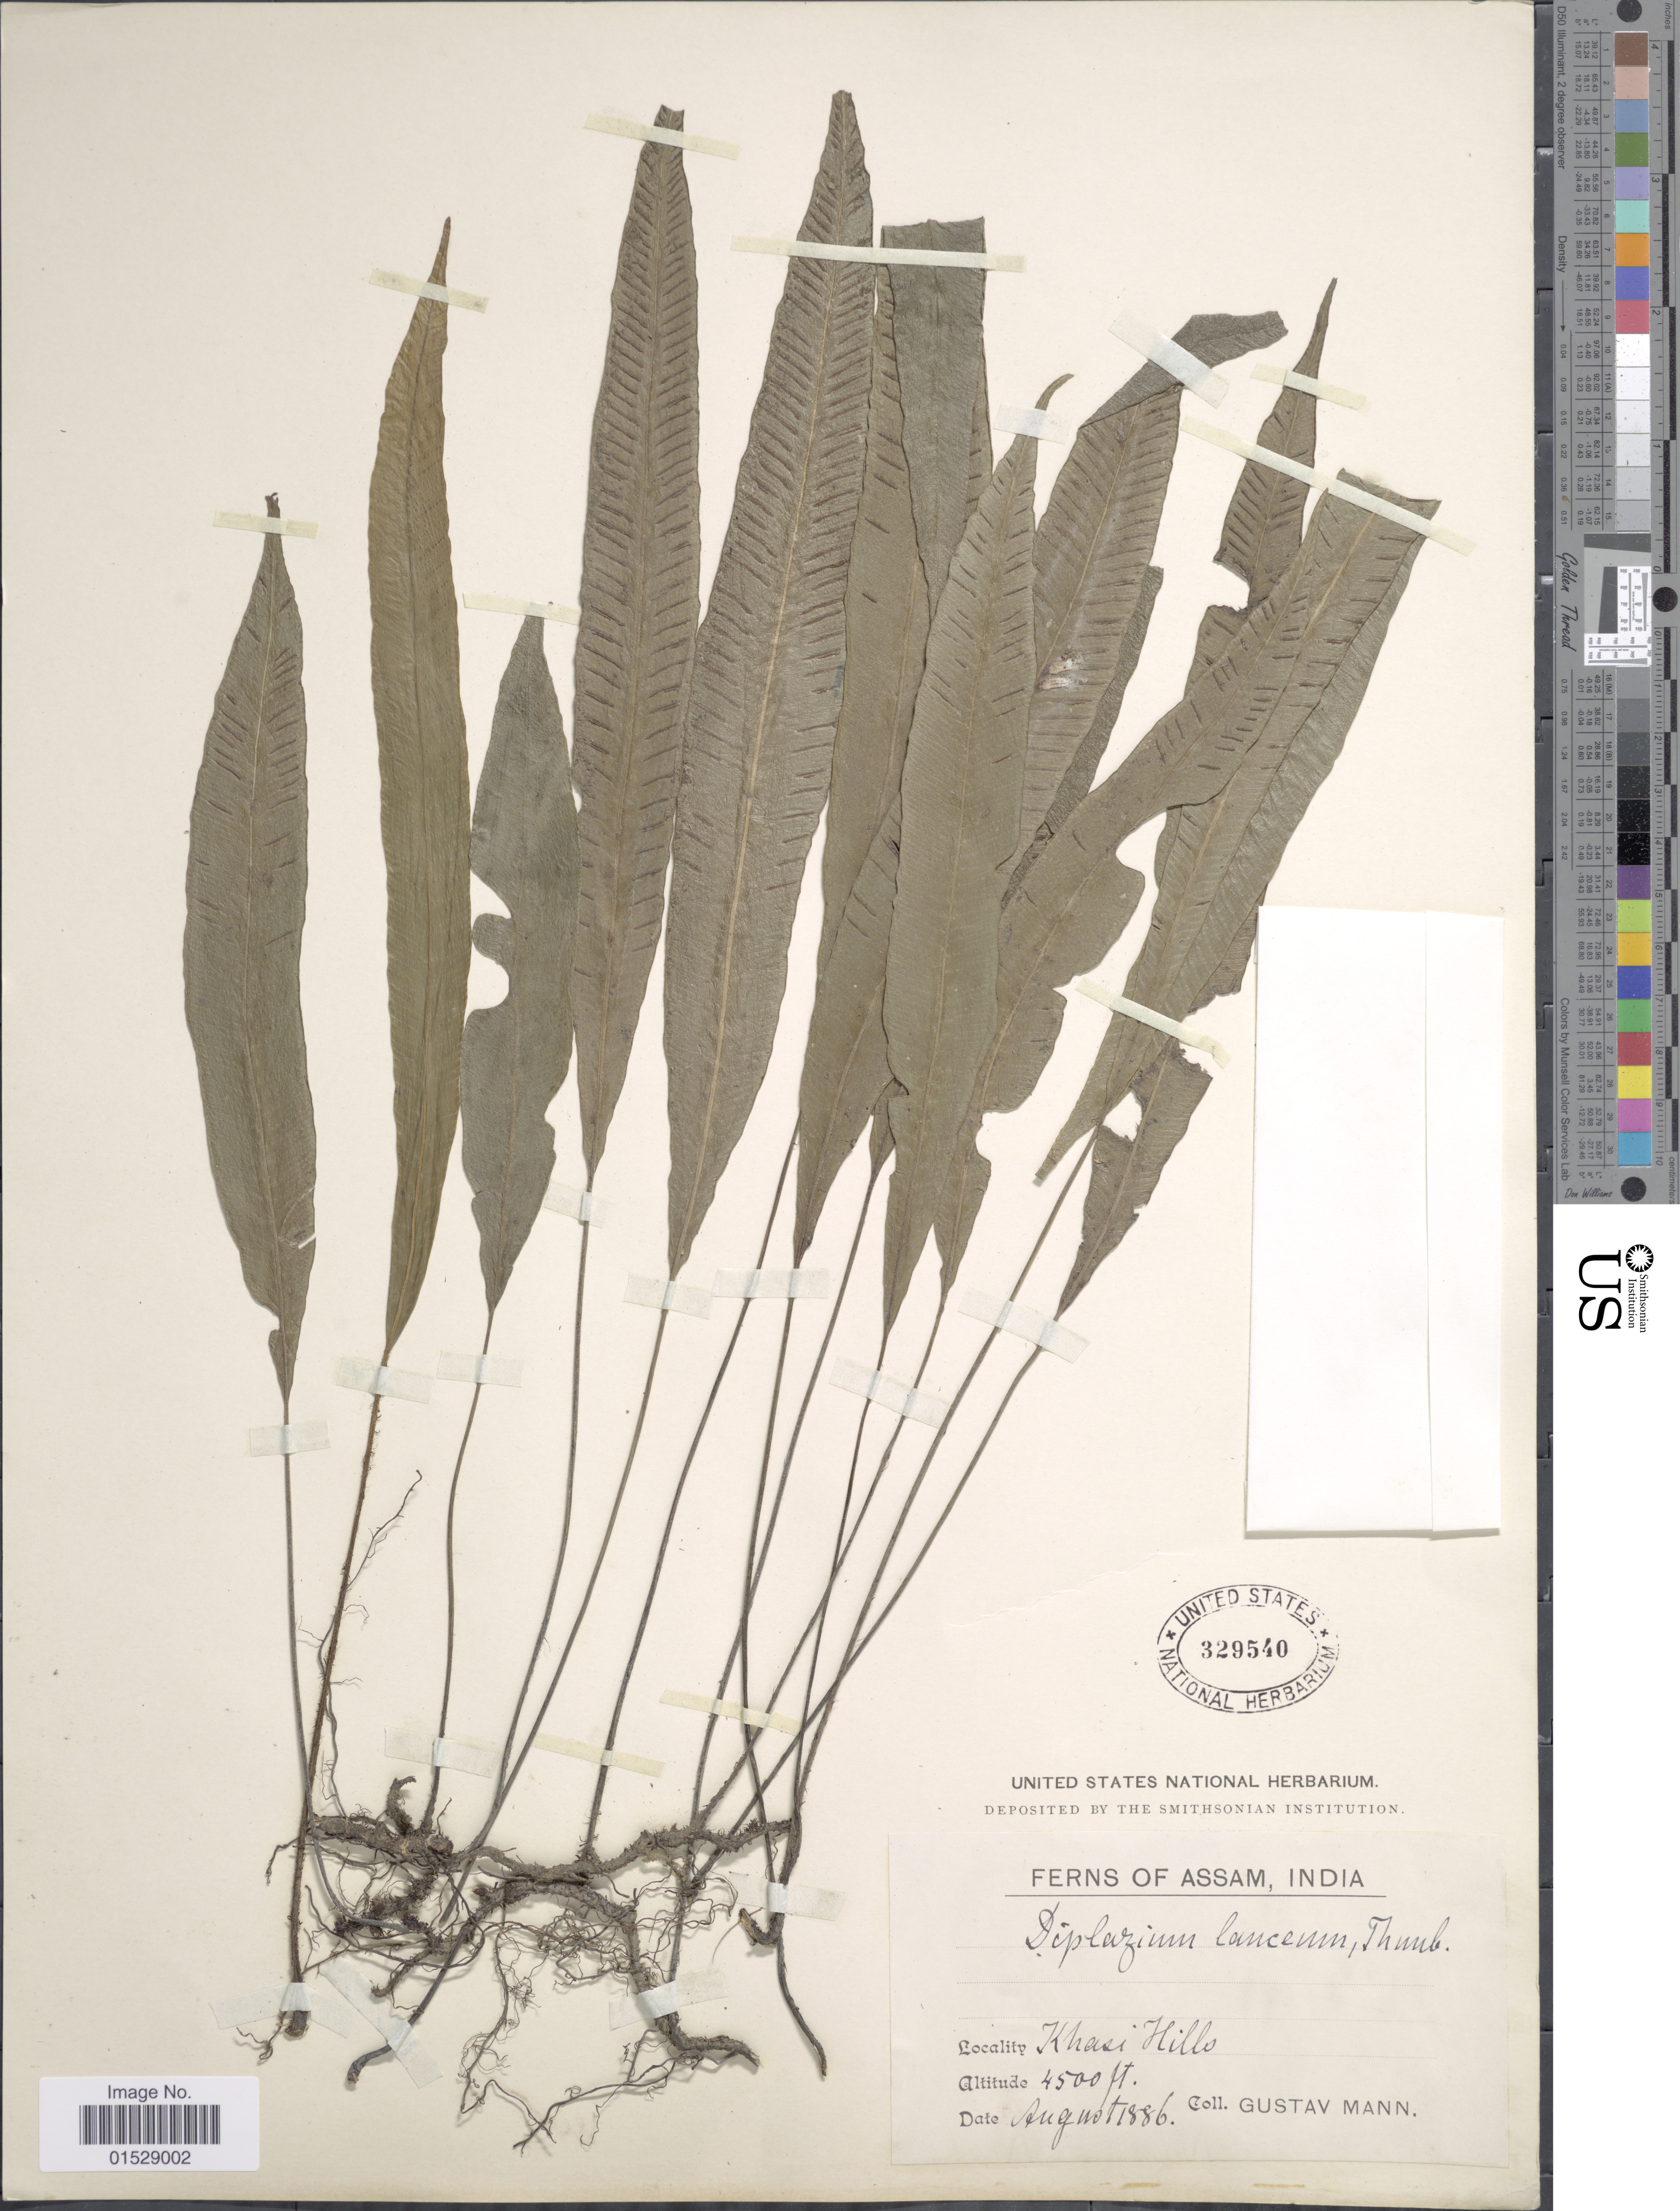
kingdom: Plantae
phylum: Tracheophyta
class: Polypodiopsida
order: Polypodiales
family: Athyriaceae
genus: Deparia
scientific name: Deparia lancea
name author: (Thunb.) Fraser-Jenk.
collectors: G. Mann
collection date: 1886-08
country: India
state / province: Meghalaya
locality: Khasi Hills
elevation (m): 1372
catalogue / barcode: US 329540